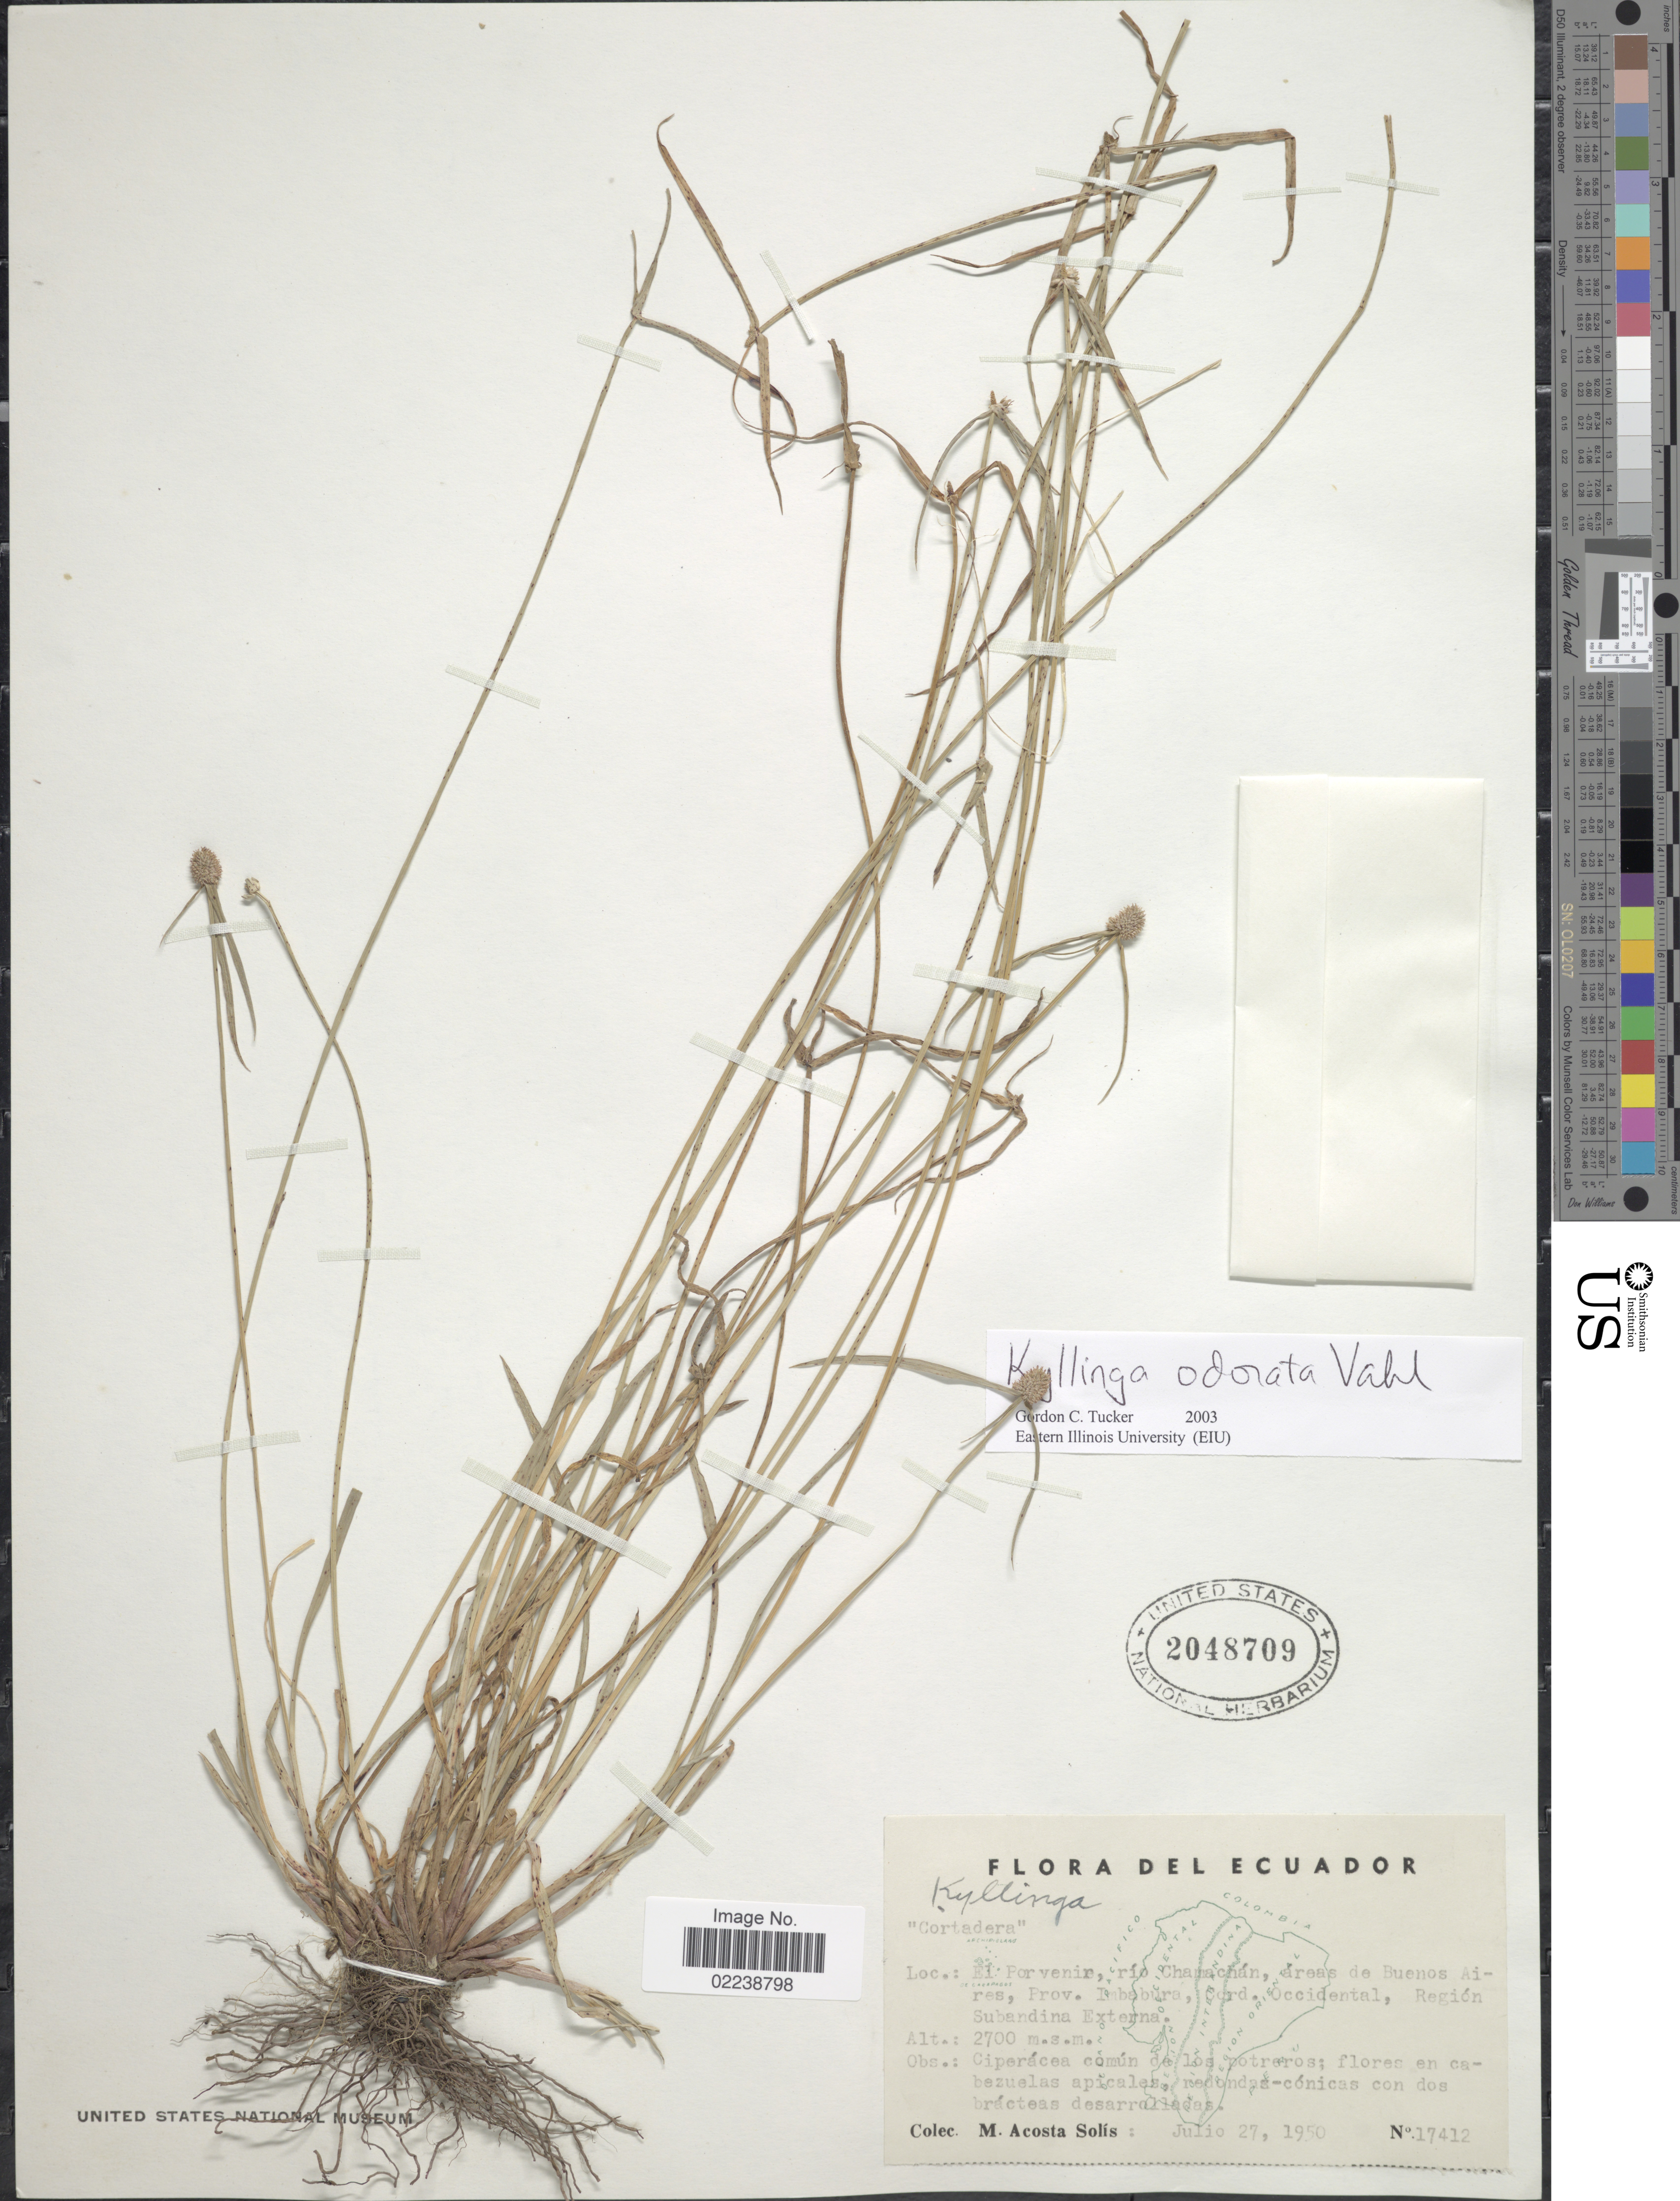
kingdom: Plantae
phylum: Tracheophyta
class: Liliopsida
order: Poales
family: Cyperaceae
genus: Cyperus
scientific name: Cyperus sesquiflorus subsp. sesquiflorus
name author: (Torr.) Mattf. & Kük.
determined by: Strong, M. T., (US), Smithsonian Institution - National Museum of Natural History (UNITED STATES)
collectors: M. Acosta Solis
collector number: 17412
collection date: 1950-07-27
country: Ecuador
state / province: Imbabura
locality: El Porvenie, rio Chamachan, areas de Buenos Aires, Prov. Imbabura. Cord. Occidental, Region Subandina Externa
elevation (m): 2700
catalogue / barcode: US 2048709